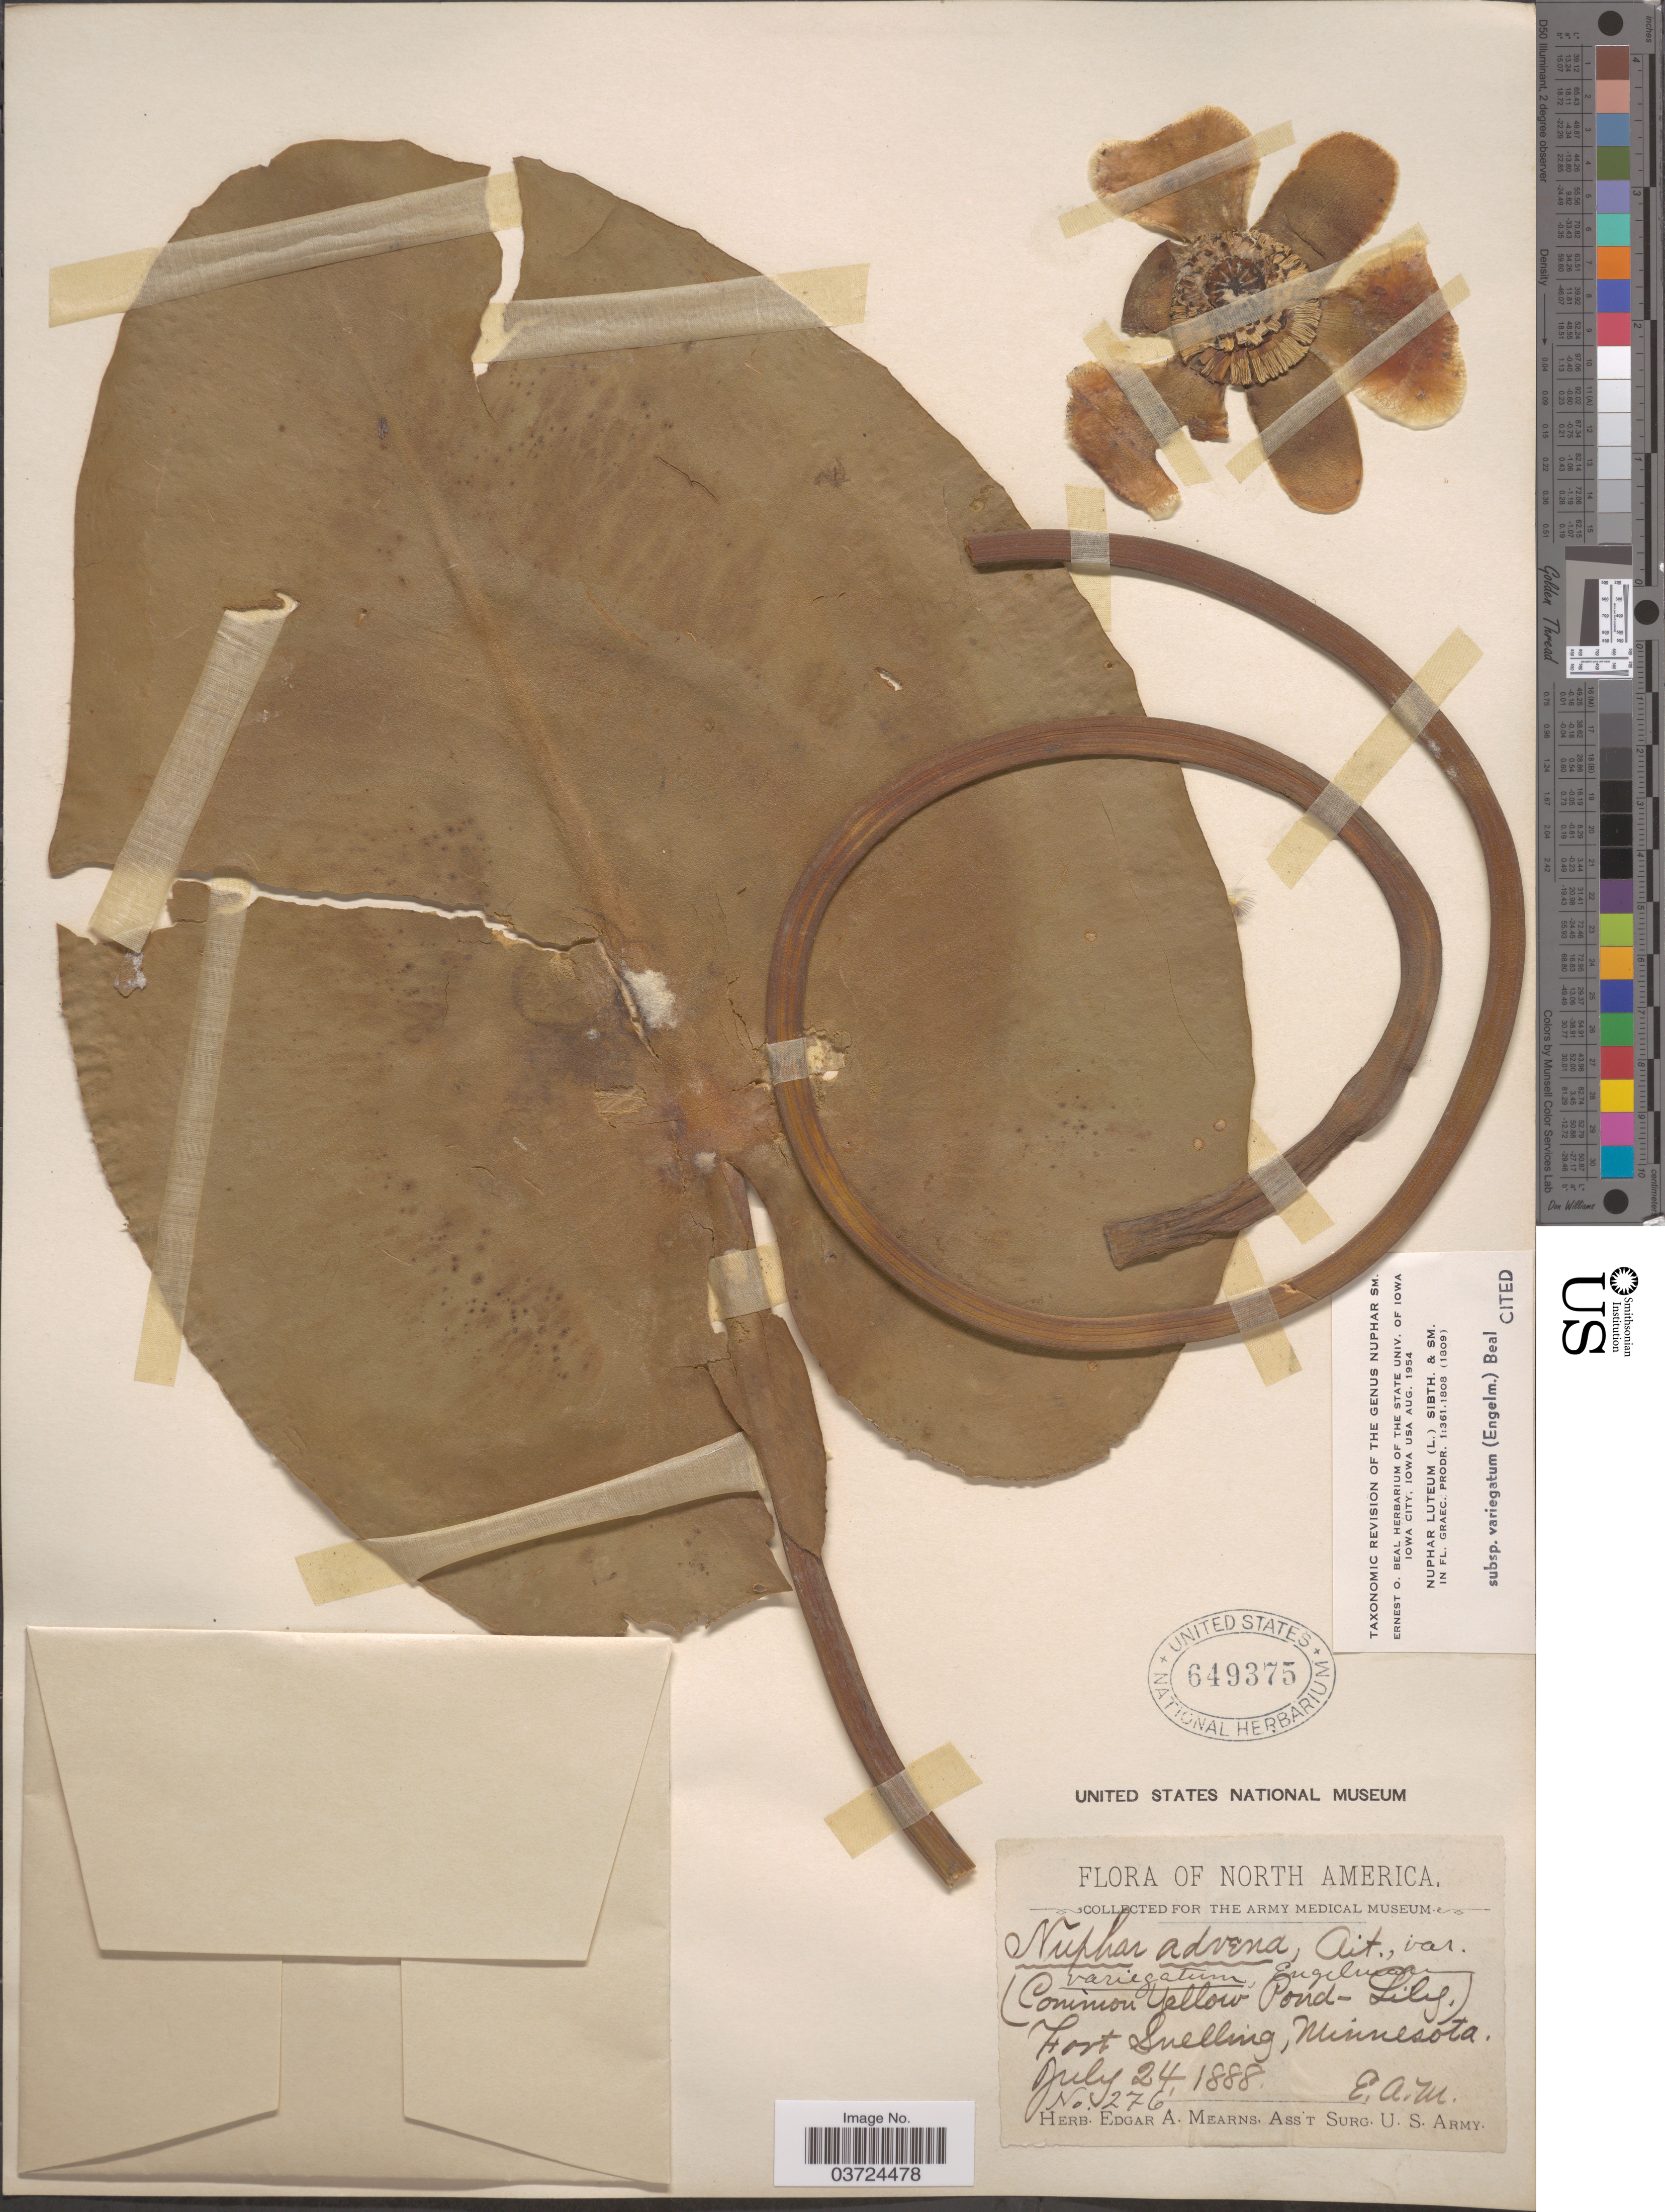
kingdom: Plantae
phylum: Tracheophyta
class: Magnoliopsida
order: Nymphaeales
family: Nymphaeaceae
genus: Nuphar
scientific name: Nuphar lutea subsp. variegata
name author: (Engelm. ex Durand) E.O. Beal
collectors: E. A. Mearns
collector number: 276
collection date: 1888-07-24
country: United States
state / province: Minnesota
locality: Fort Snelling.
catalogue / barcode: US 649375